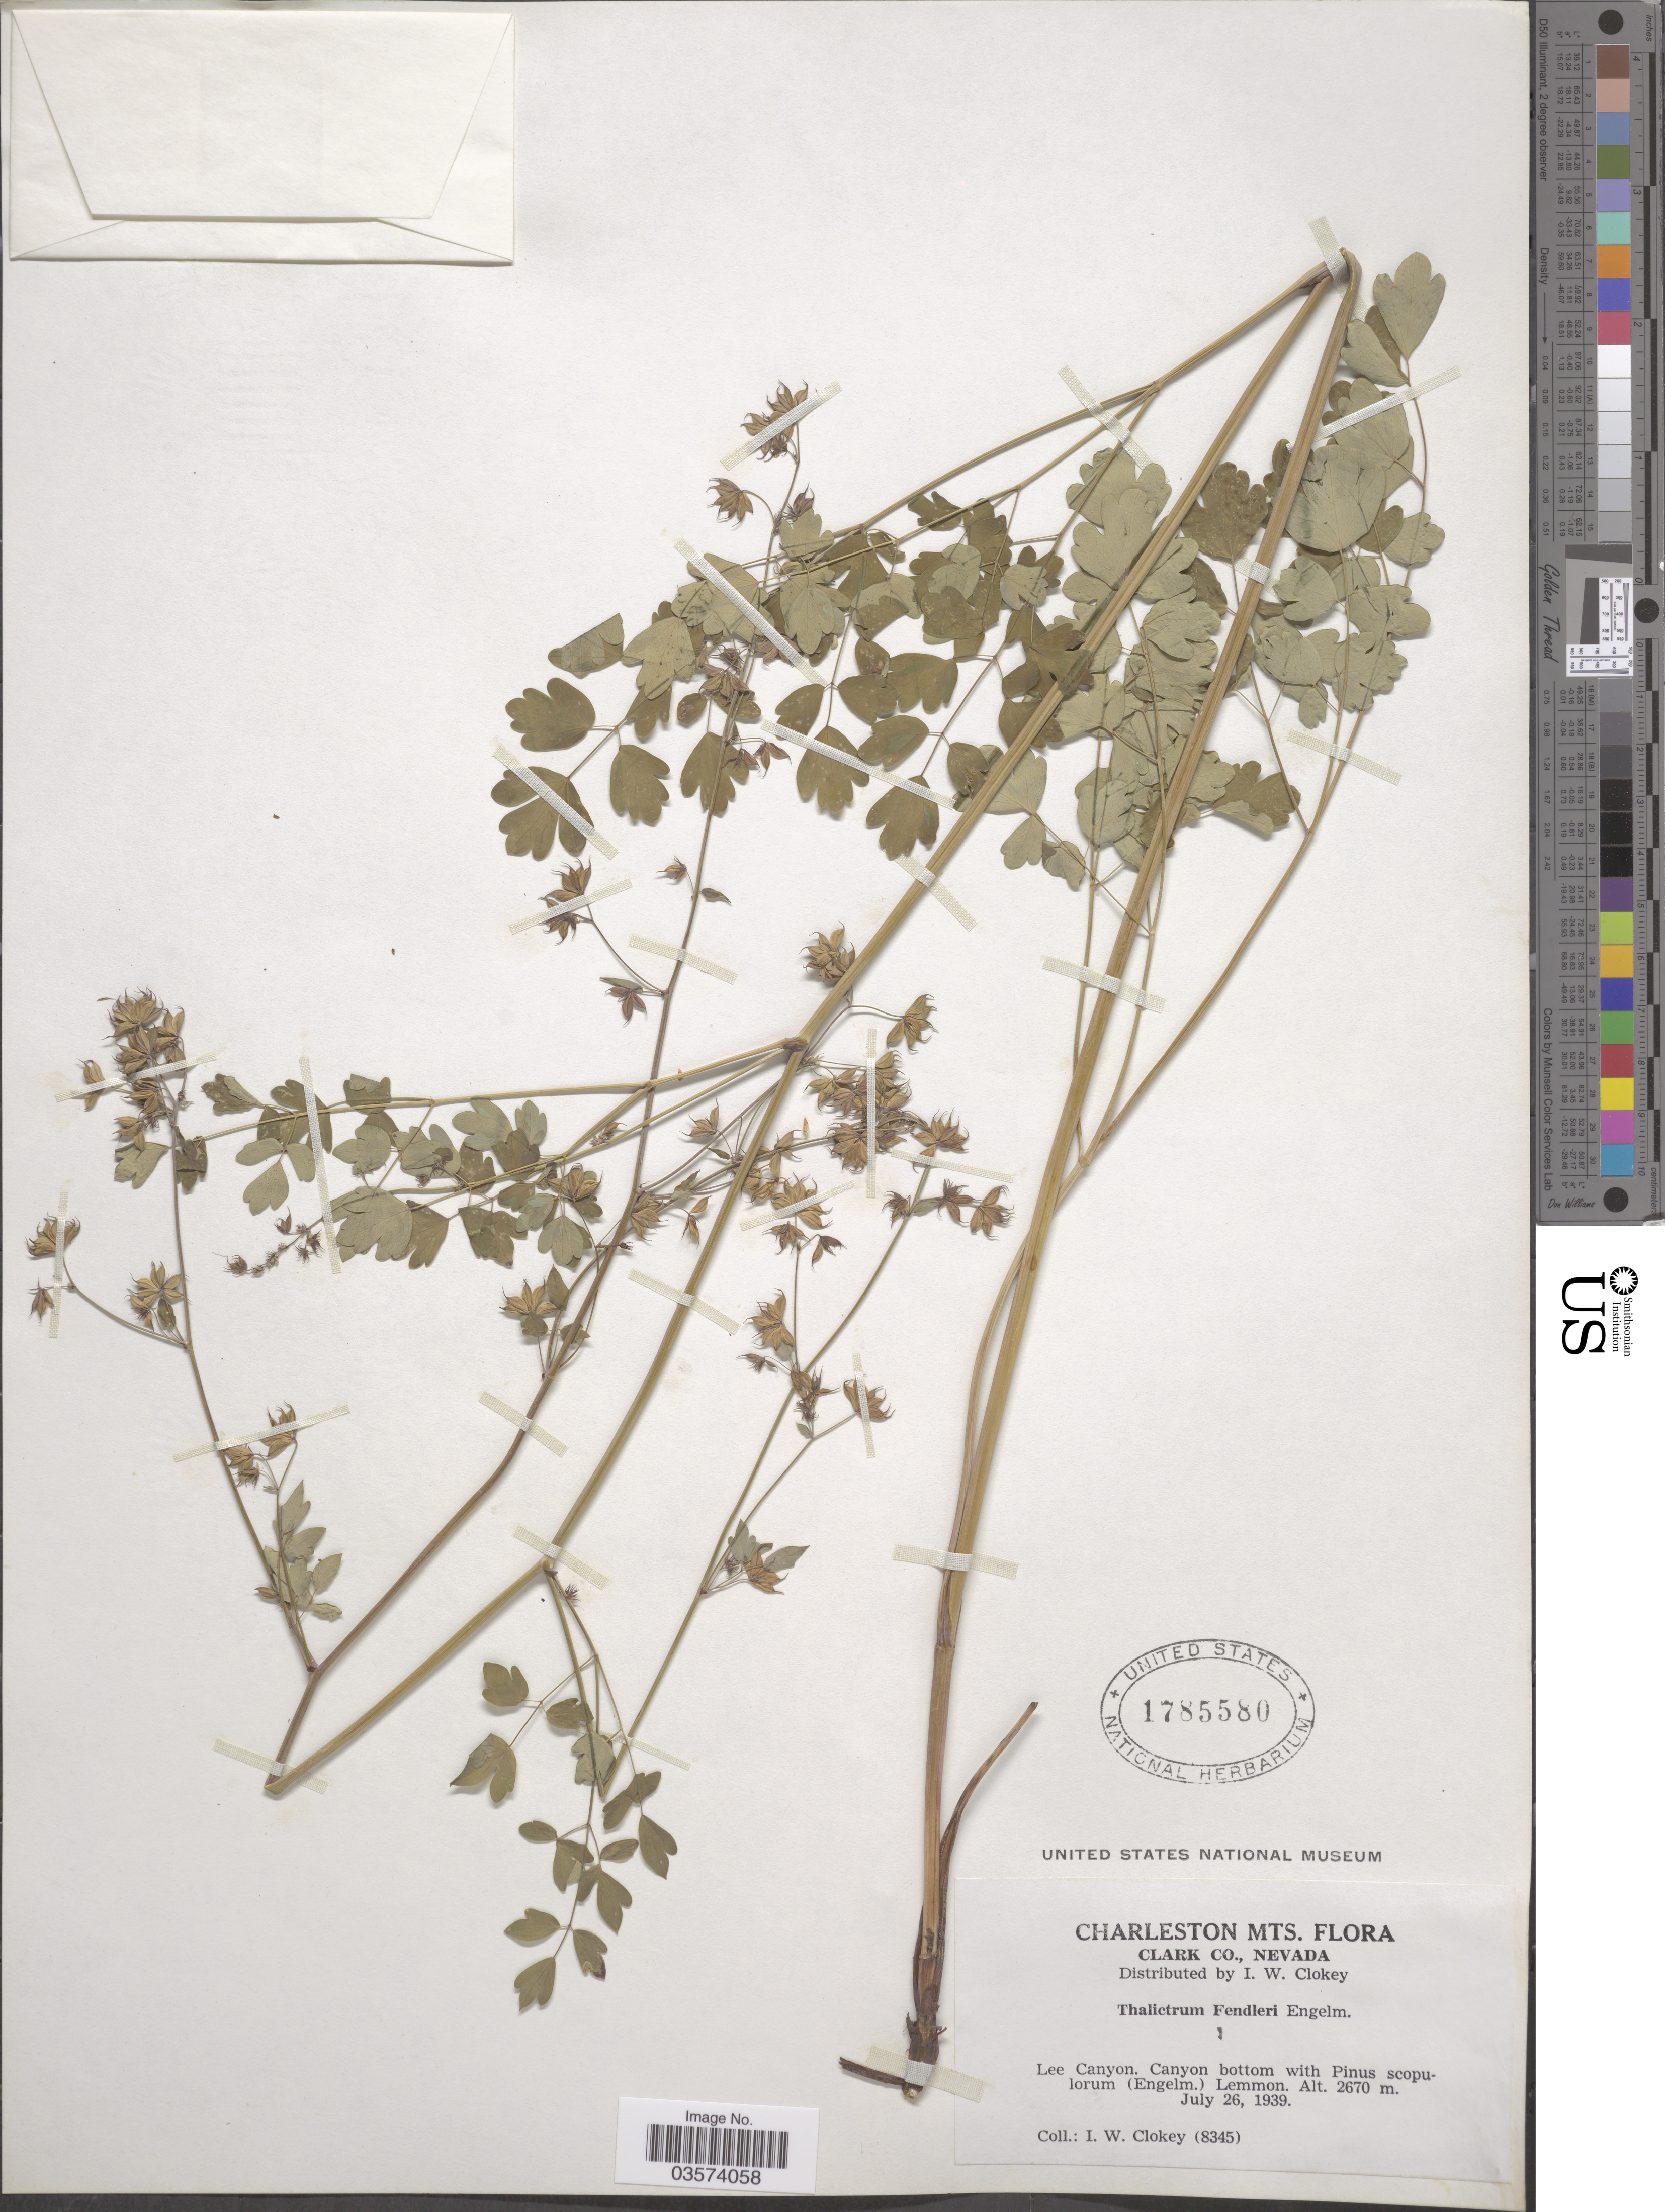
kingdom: Plantae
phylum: Tracheophyta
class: Magnoliopsida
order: Ranunculales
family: Ranunculaceae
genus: Thalictrum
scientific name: Thalictrum fendleri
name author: Engelm. ex A. Gray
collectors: I. W. Clokey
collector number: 8345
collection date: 1939-07-26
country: United States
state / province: Nevada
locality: Charleston Mts. Clark Co. Lee Canyon.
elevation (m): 2670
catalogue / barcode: US 1785580